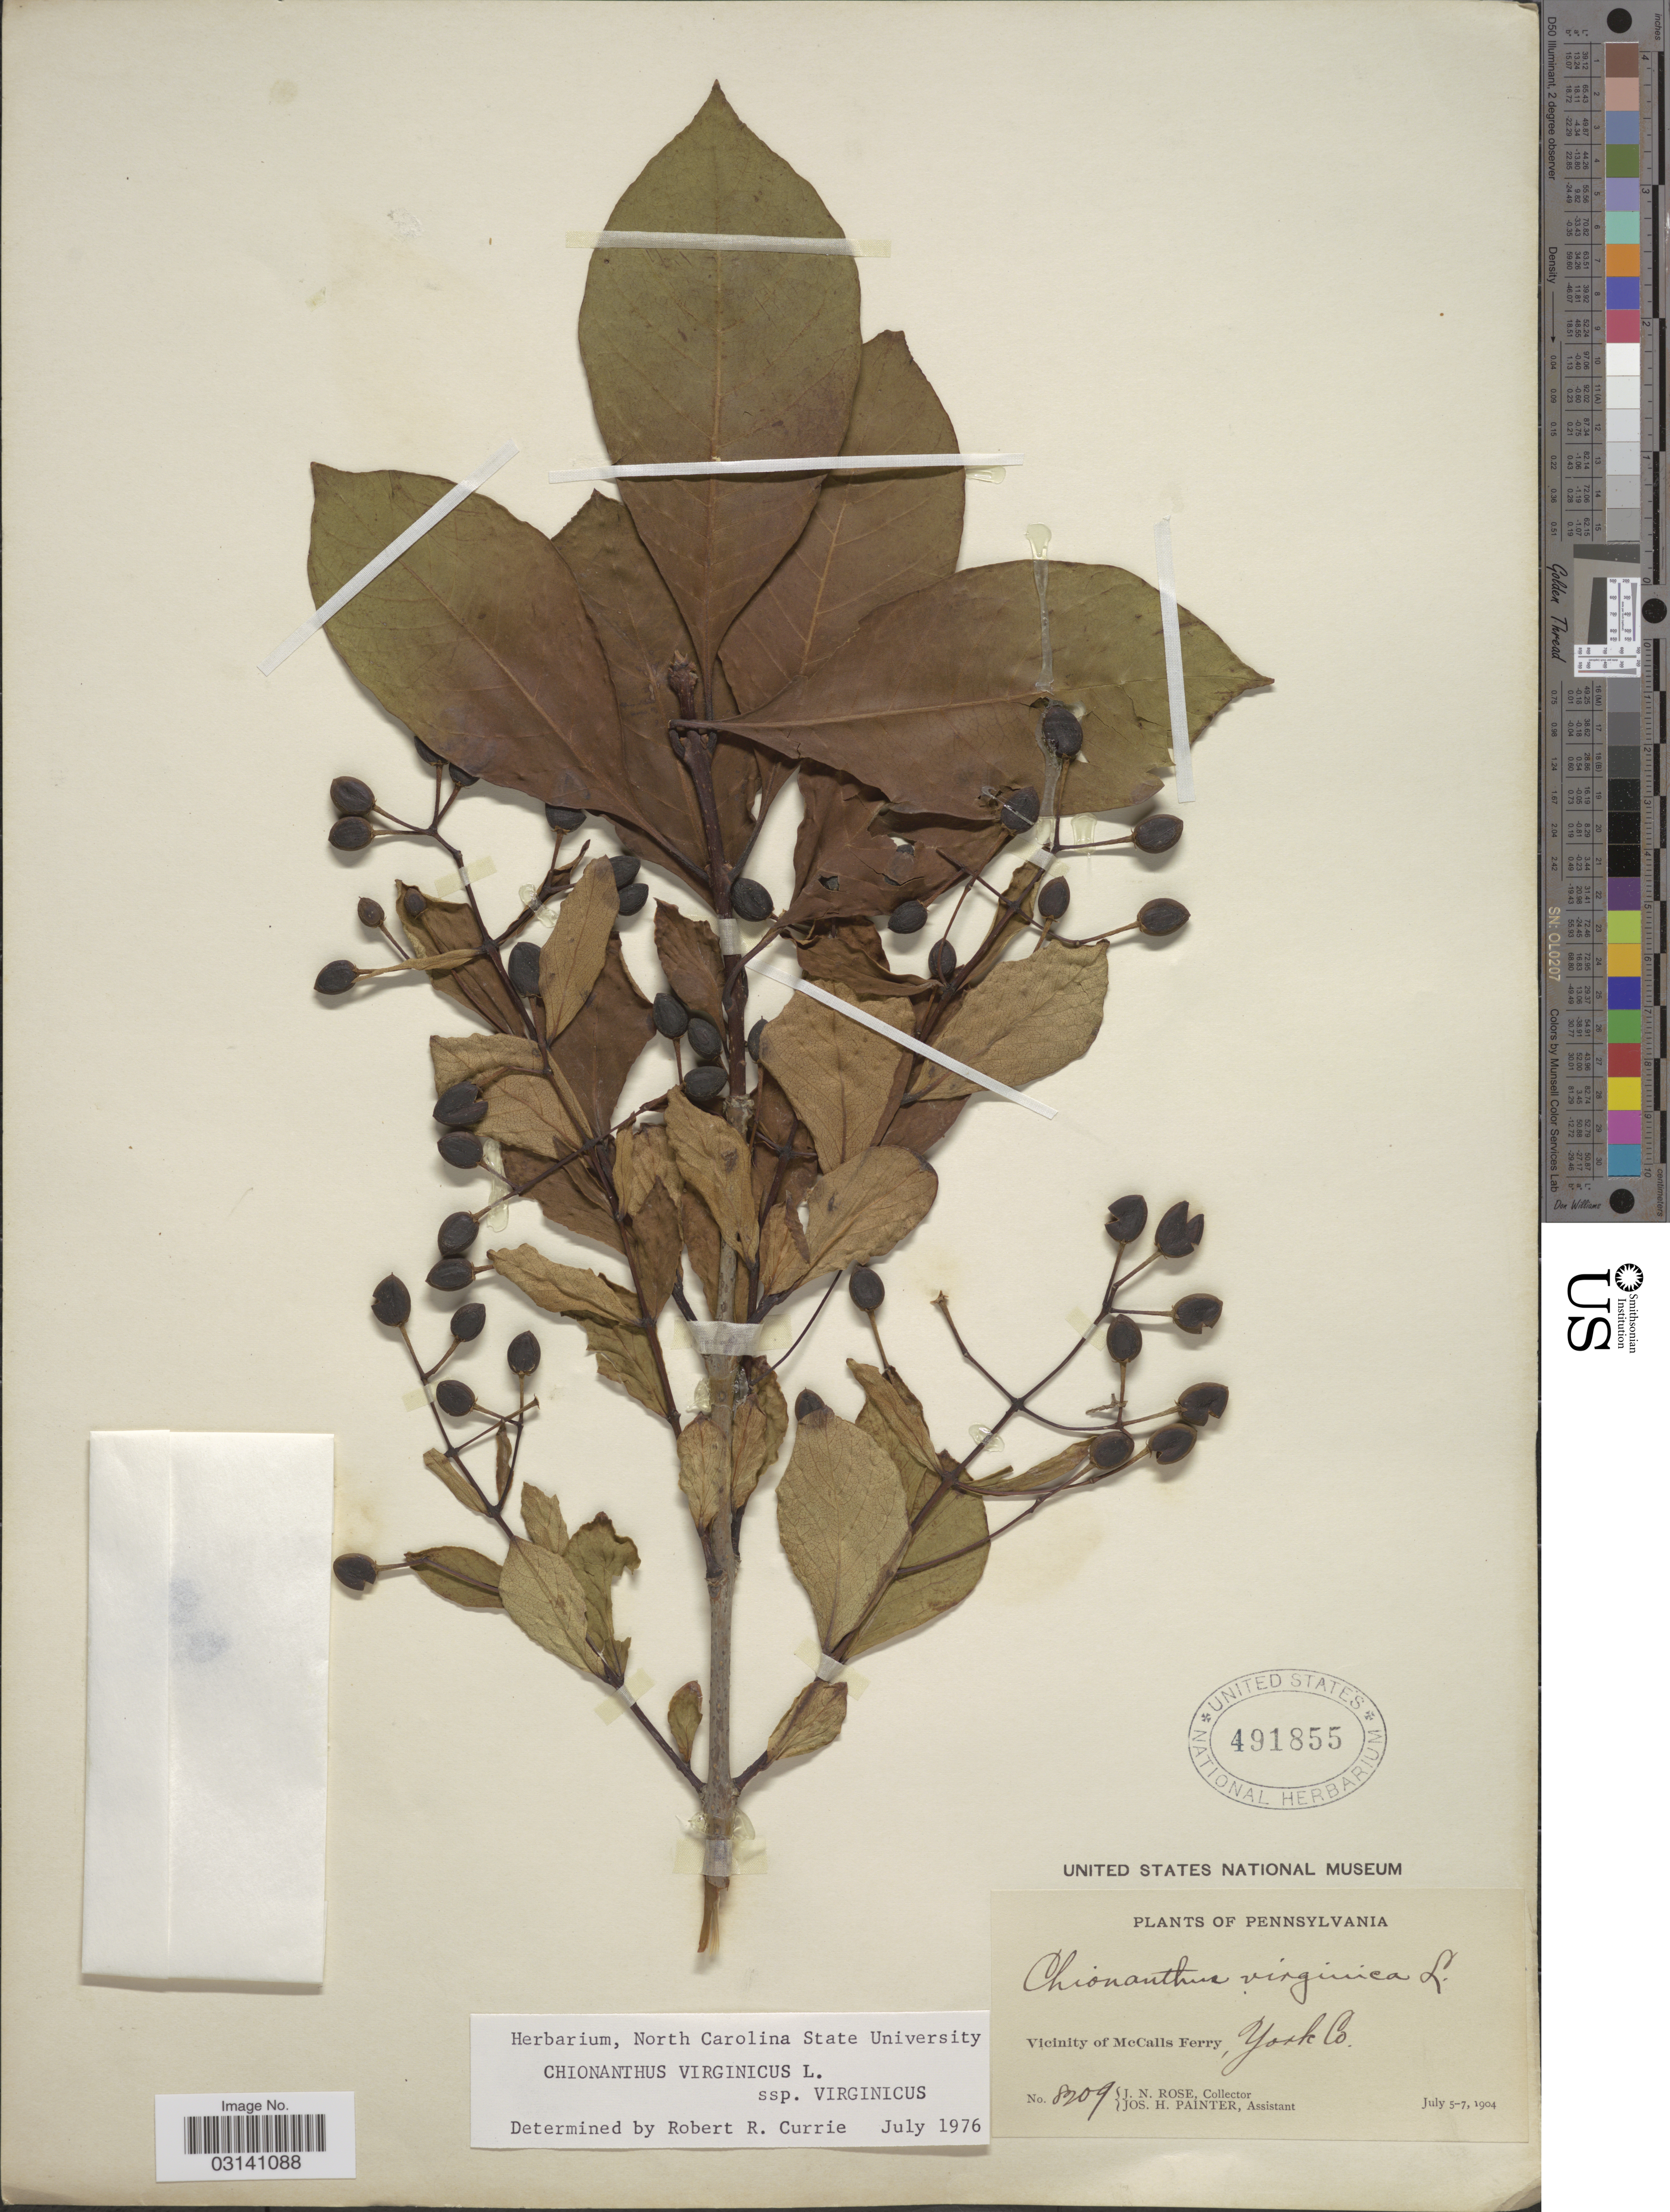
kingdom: Plantae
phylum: Tracheophyta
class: Magnoliopsida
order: Lamiales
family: Oleaceae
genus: Chionanthus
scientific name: Chionanthus virginicus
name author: L.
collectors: J. N. Rose & J. H. Painter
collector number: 8209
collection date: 1904-07-05/1904-07-07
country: United States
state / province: Pennsylvania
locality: Vicinity of McCalls Ferry, York Co.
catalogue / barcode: US 491855